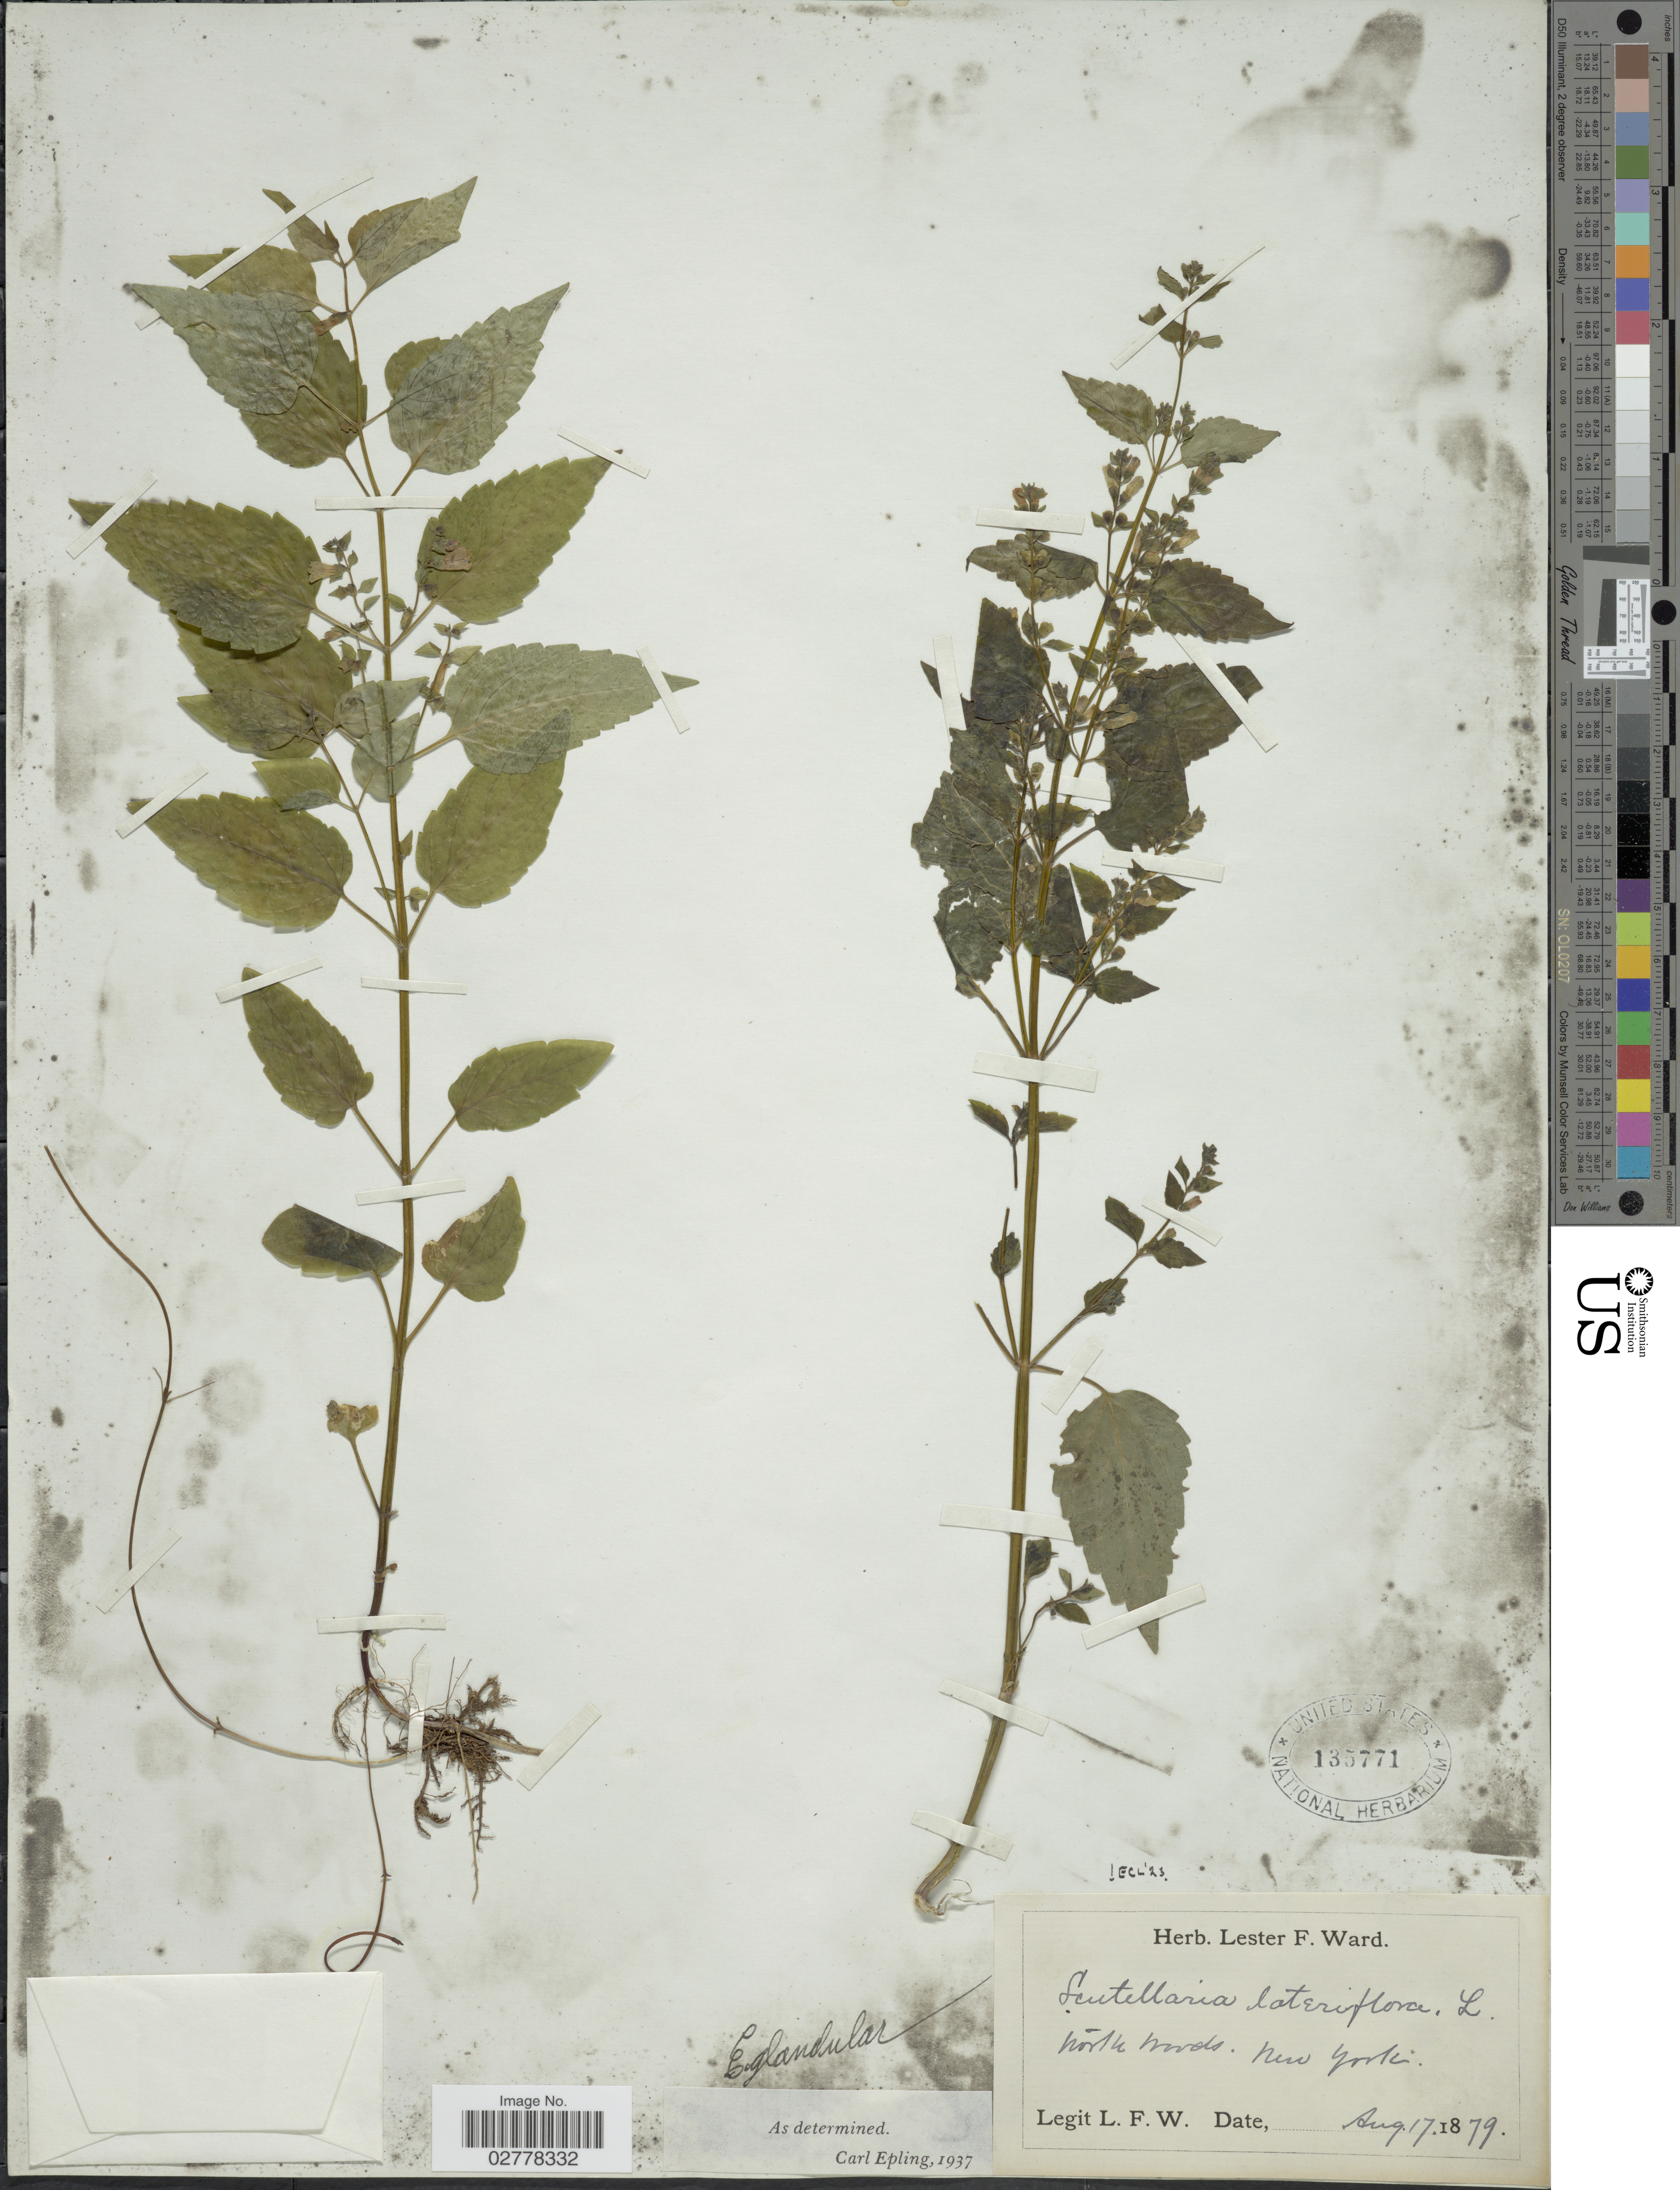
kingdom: Plantae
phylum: Tracheophyta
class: Magnoliopsida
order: Lamiales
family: Lamiaceae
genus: Scutellaria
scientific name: Scutellaria lateriflora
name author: L.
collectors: L. F. Ward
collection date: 1879-08-17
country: United States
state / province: New York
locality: North Woods.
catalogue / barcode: US 135771